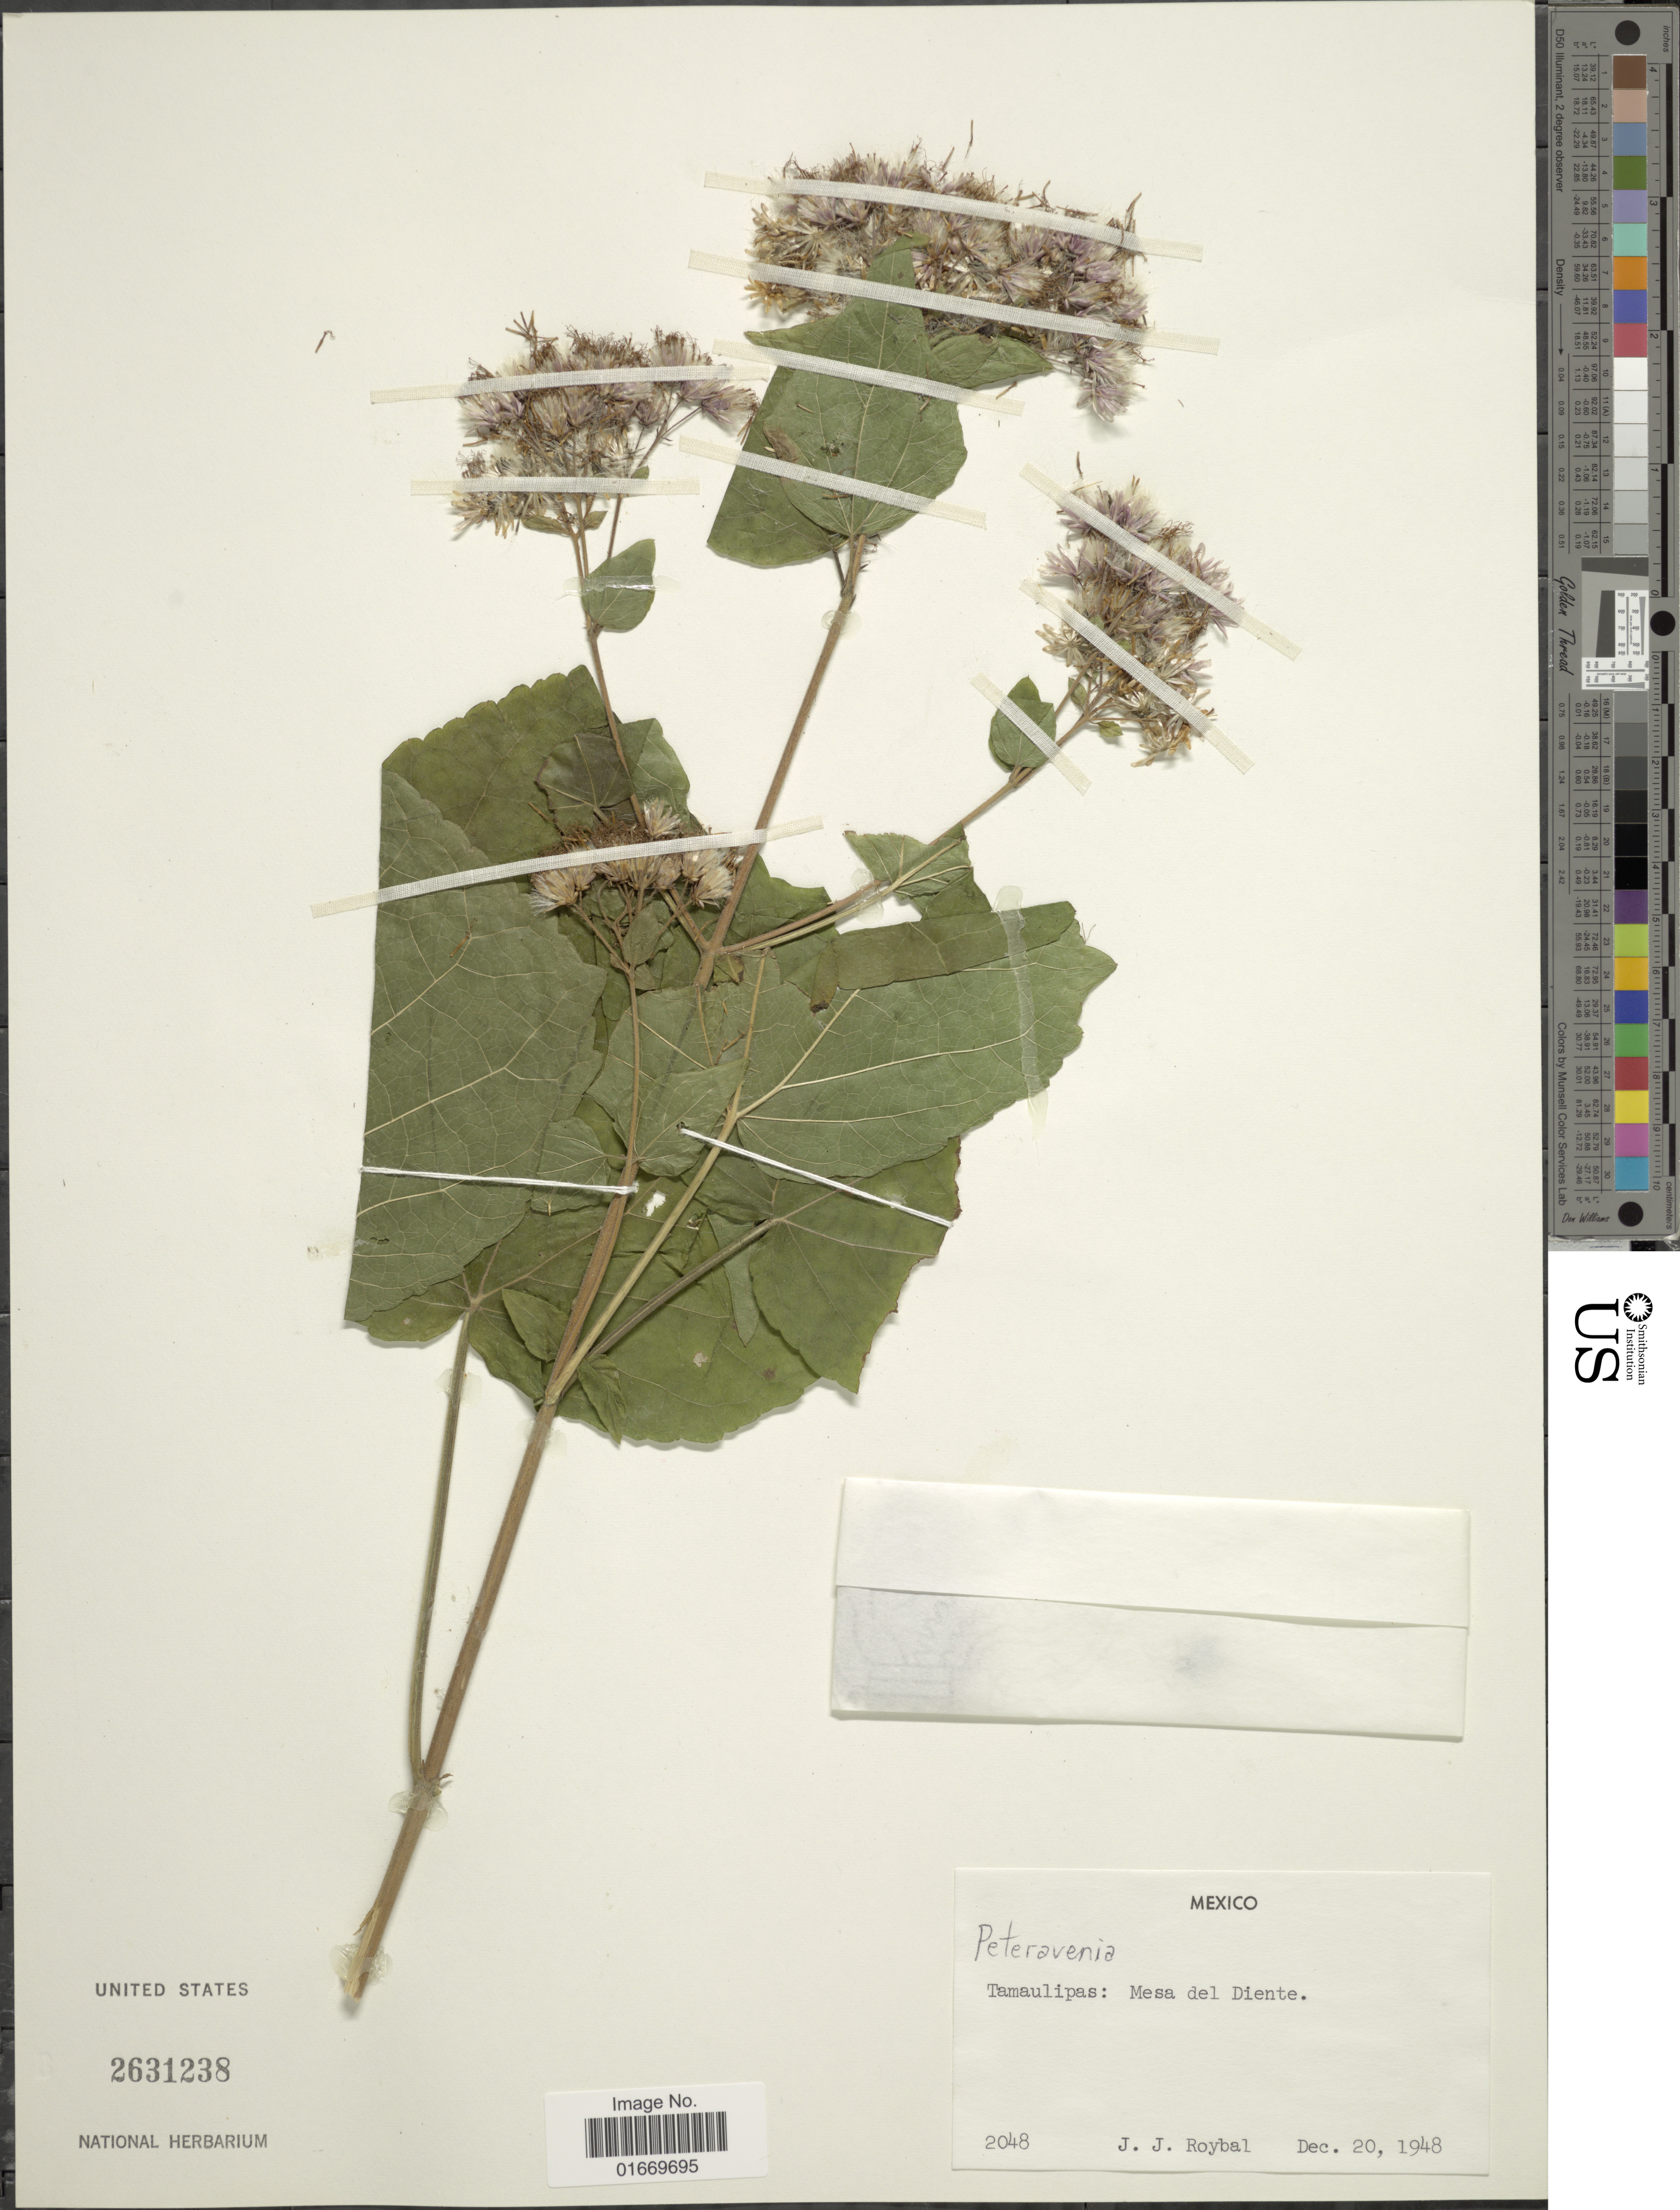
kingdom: Plantae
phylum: Tracheophyta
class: Magnoliopsida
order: Asterales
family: Asteraceae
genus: Peteravenia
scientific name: Peteravenia malvaefolia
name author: (DC.) R.M. King & H. Rob.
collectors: J. J. Roybal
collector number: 2048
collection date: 1948-12-20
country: Mexico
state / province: Tamaulipas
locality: Mexico. Tamaulipas: Mesa del Diente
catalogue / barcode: US 2631238